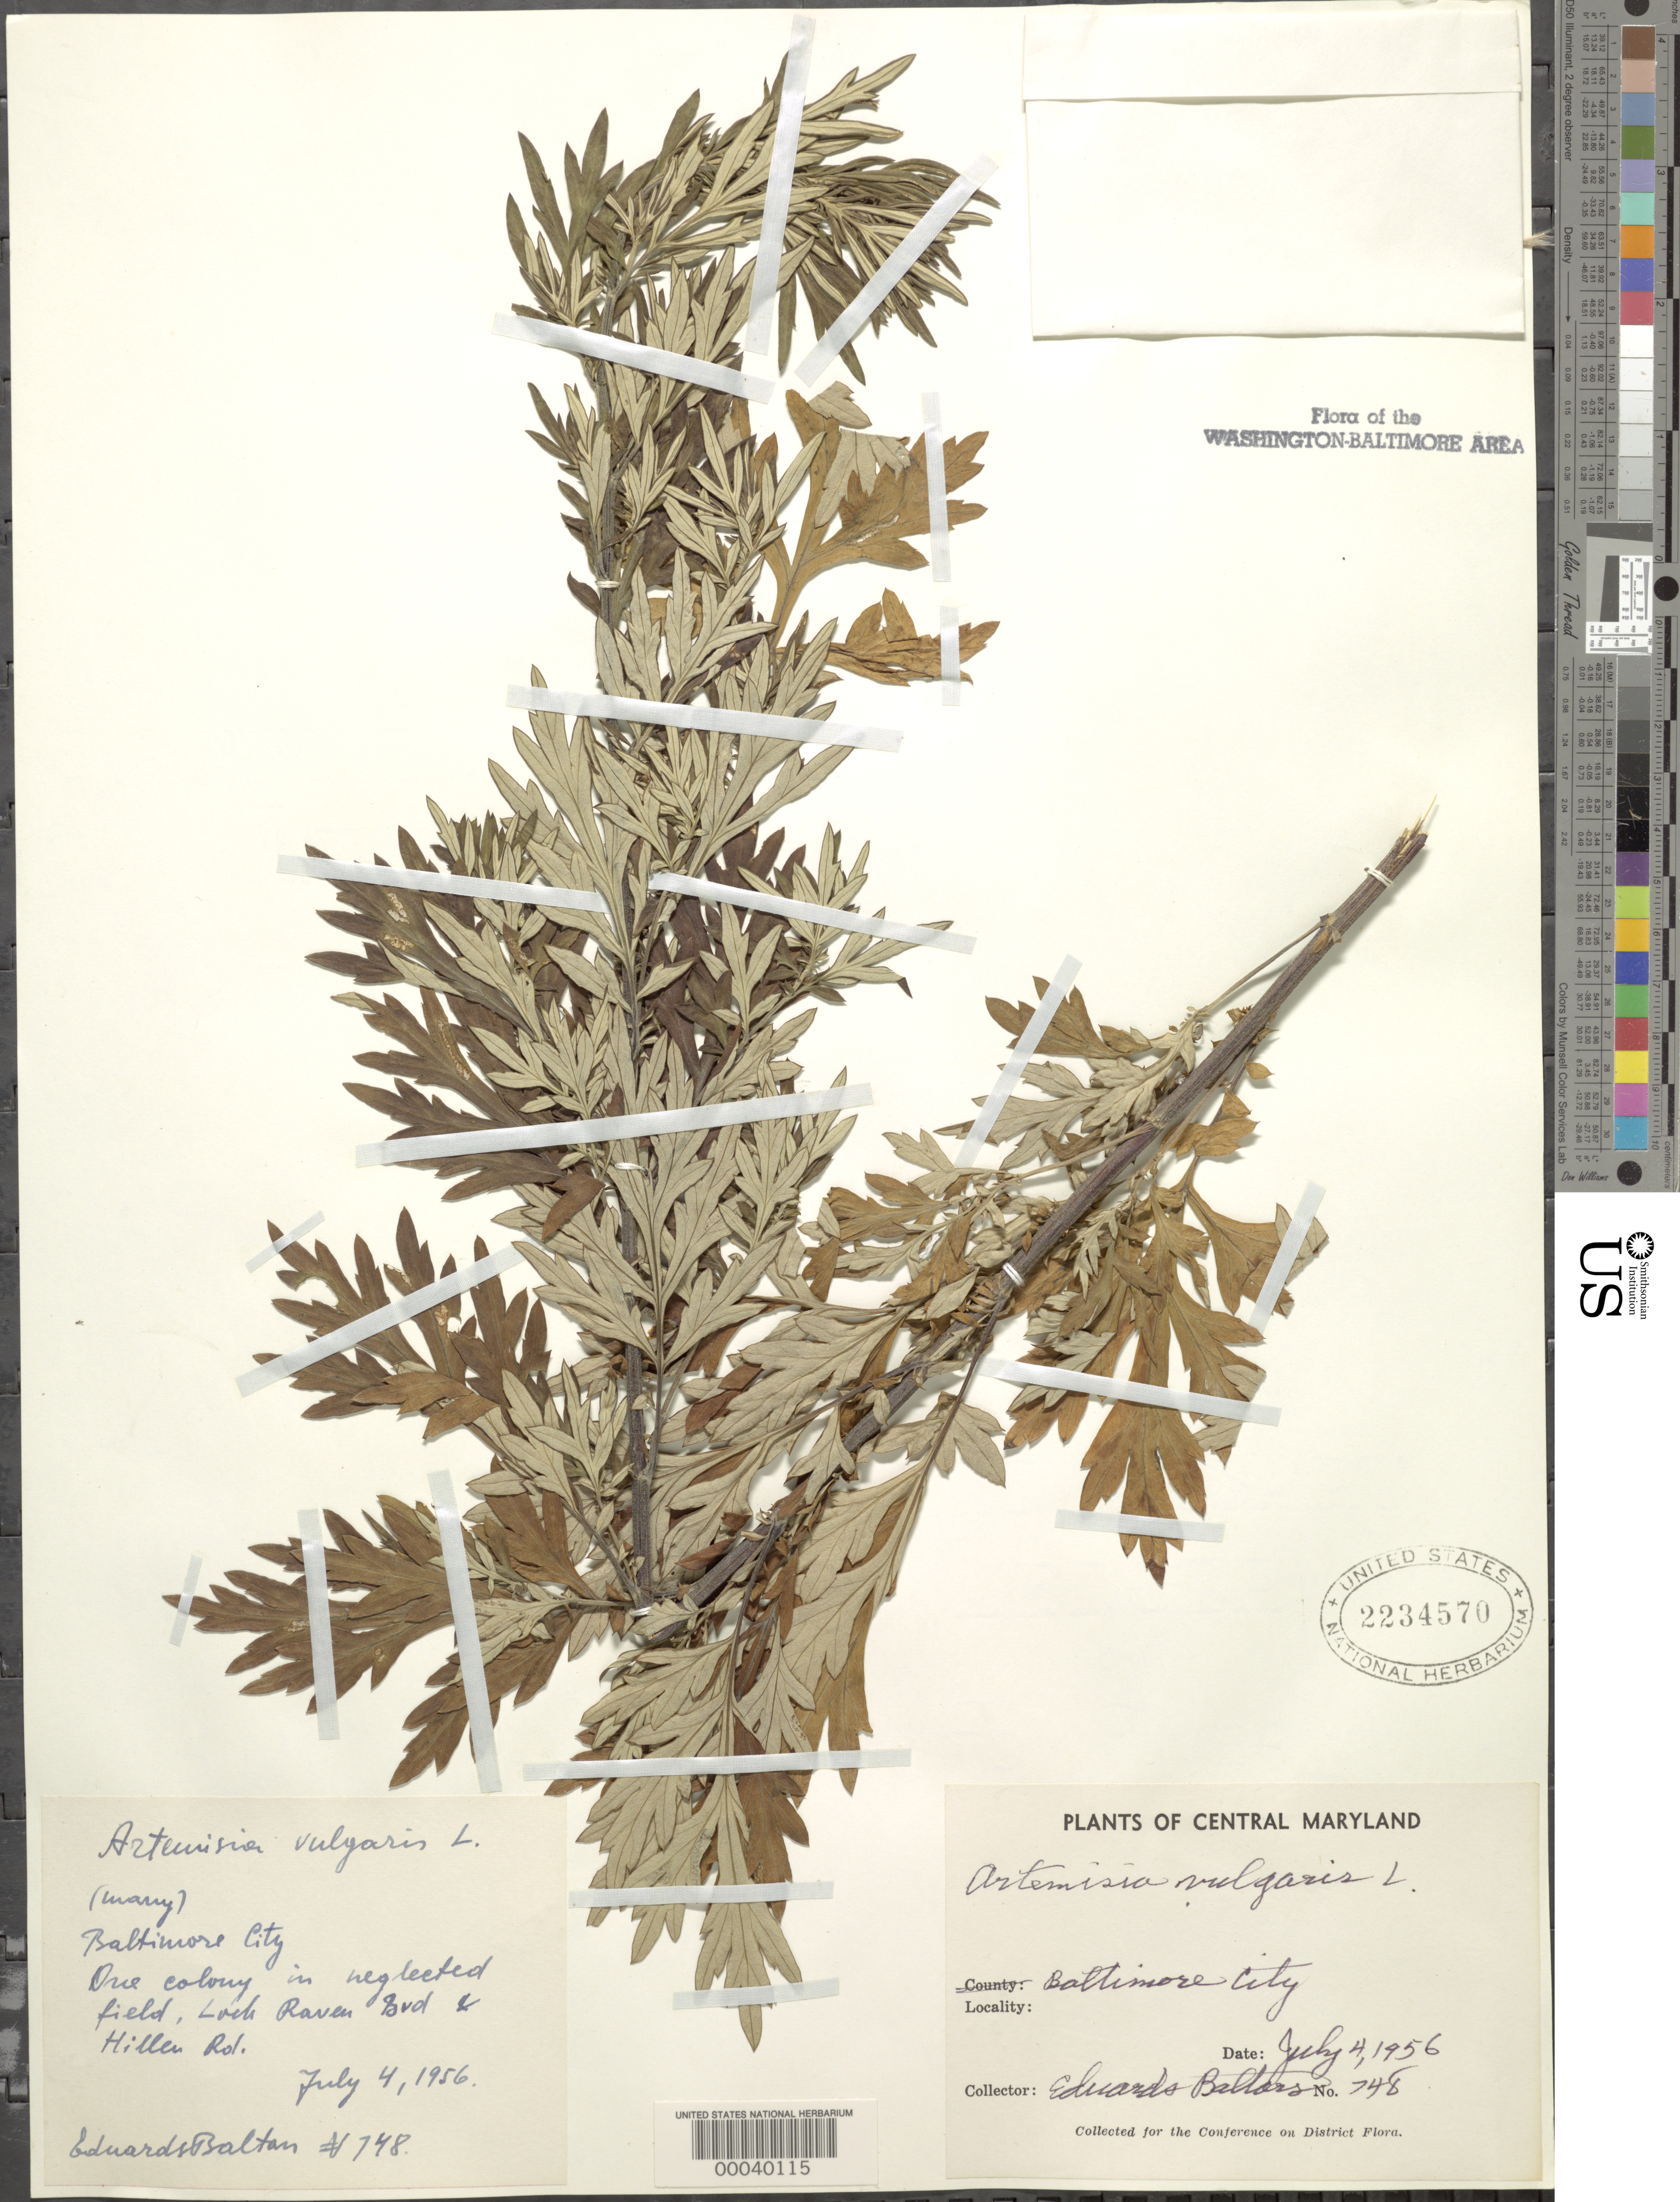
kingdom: Plantae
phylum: Tracheophyta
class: Magnoliopsida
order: Asterales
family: Asteraceae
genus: Artemisia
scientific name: Artemisia vulgaris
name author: L.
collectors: E. Baltars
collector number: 748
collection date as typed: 04 Jul 1956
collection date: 1956-07-04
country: United States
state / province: Maryland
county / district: City of Baltimore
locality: Baltimore Loch Raven Blvd. and Hillen Rd.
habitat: Neglected field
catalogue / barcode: US 2234570